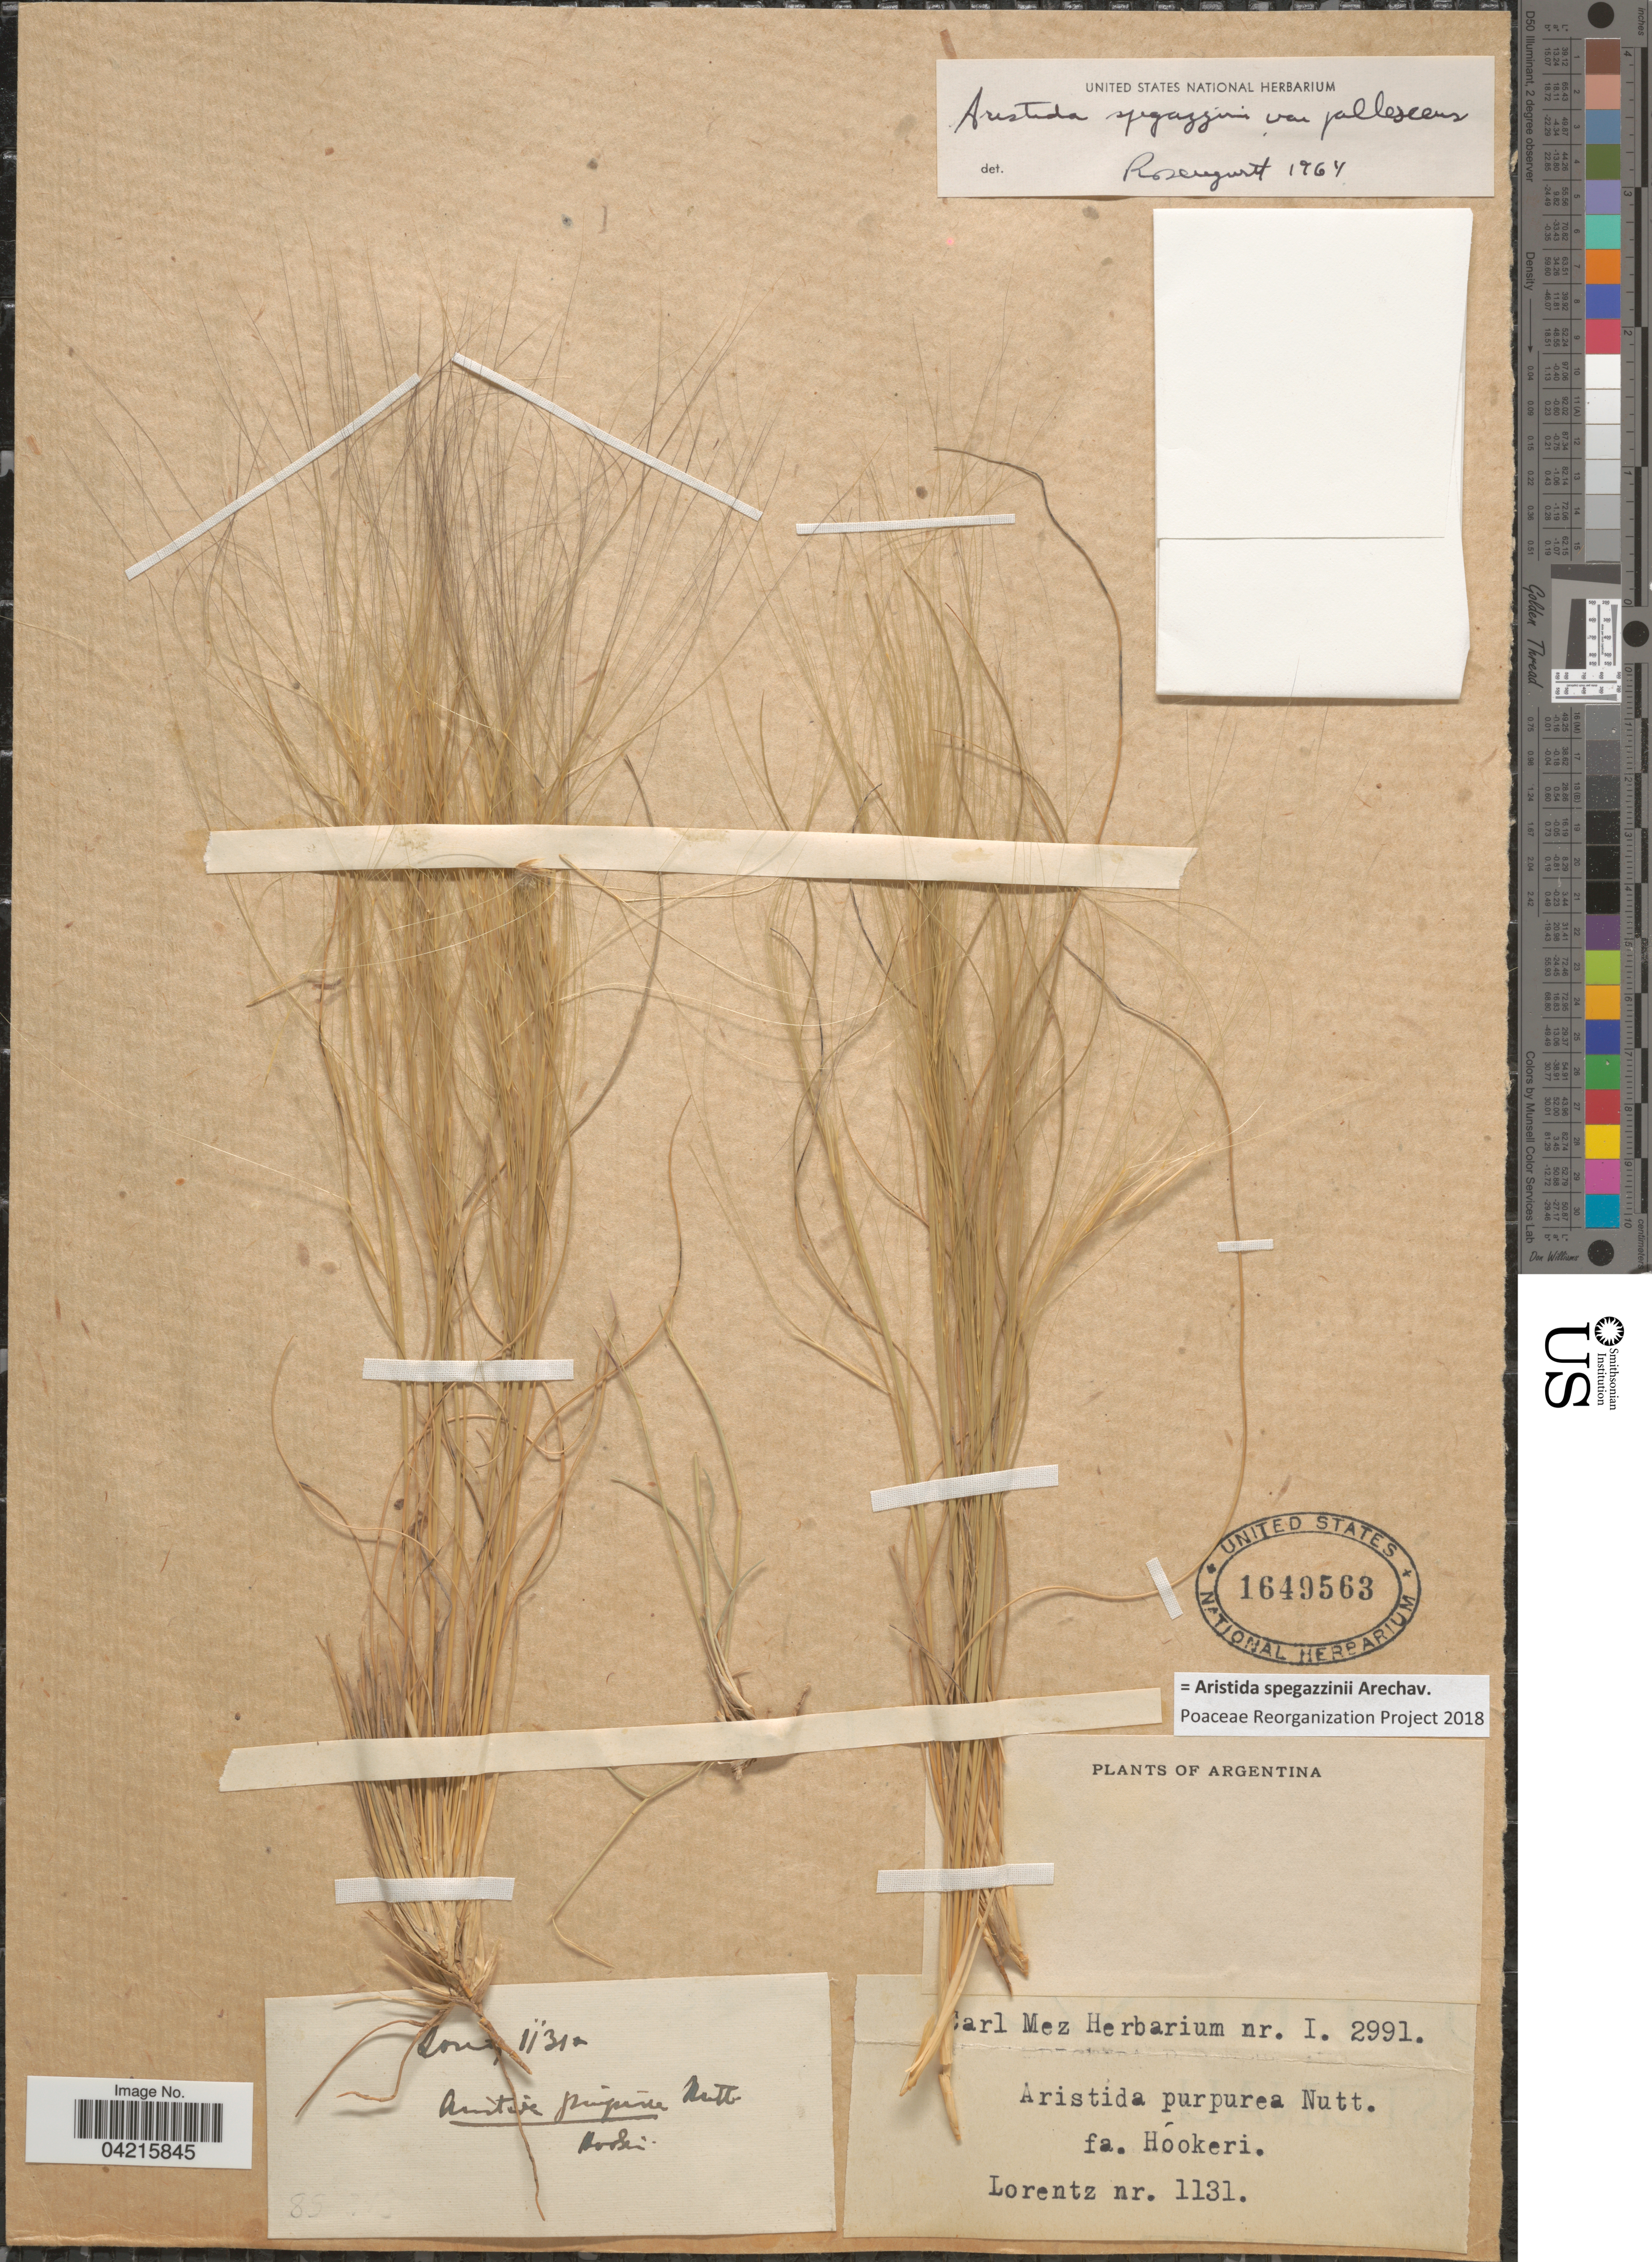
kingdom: Plantae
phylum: Tracheophyta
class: Liliopsida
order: Poales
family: Poaceae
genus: Aristida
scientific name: Aristida spegazzinii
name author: Arechav.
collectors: -. Lorentz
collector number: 1131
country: Argentina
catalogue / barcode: US 1649563